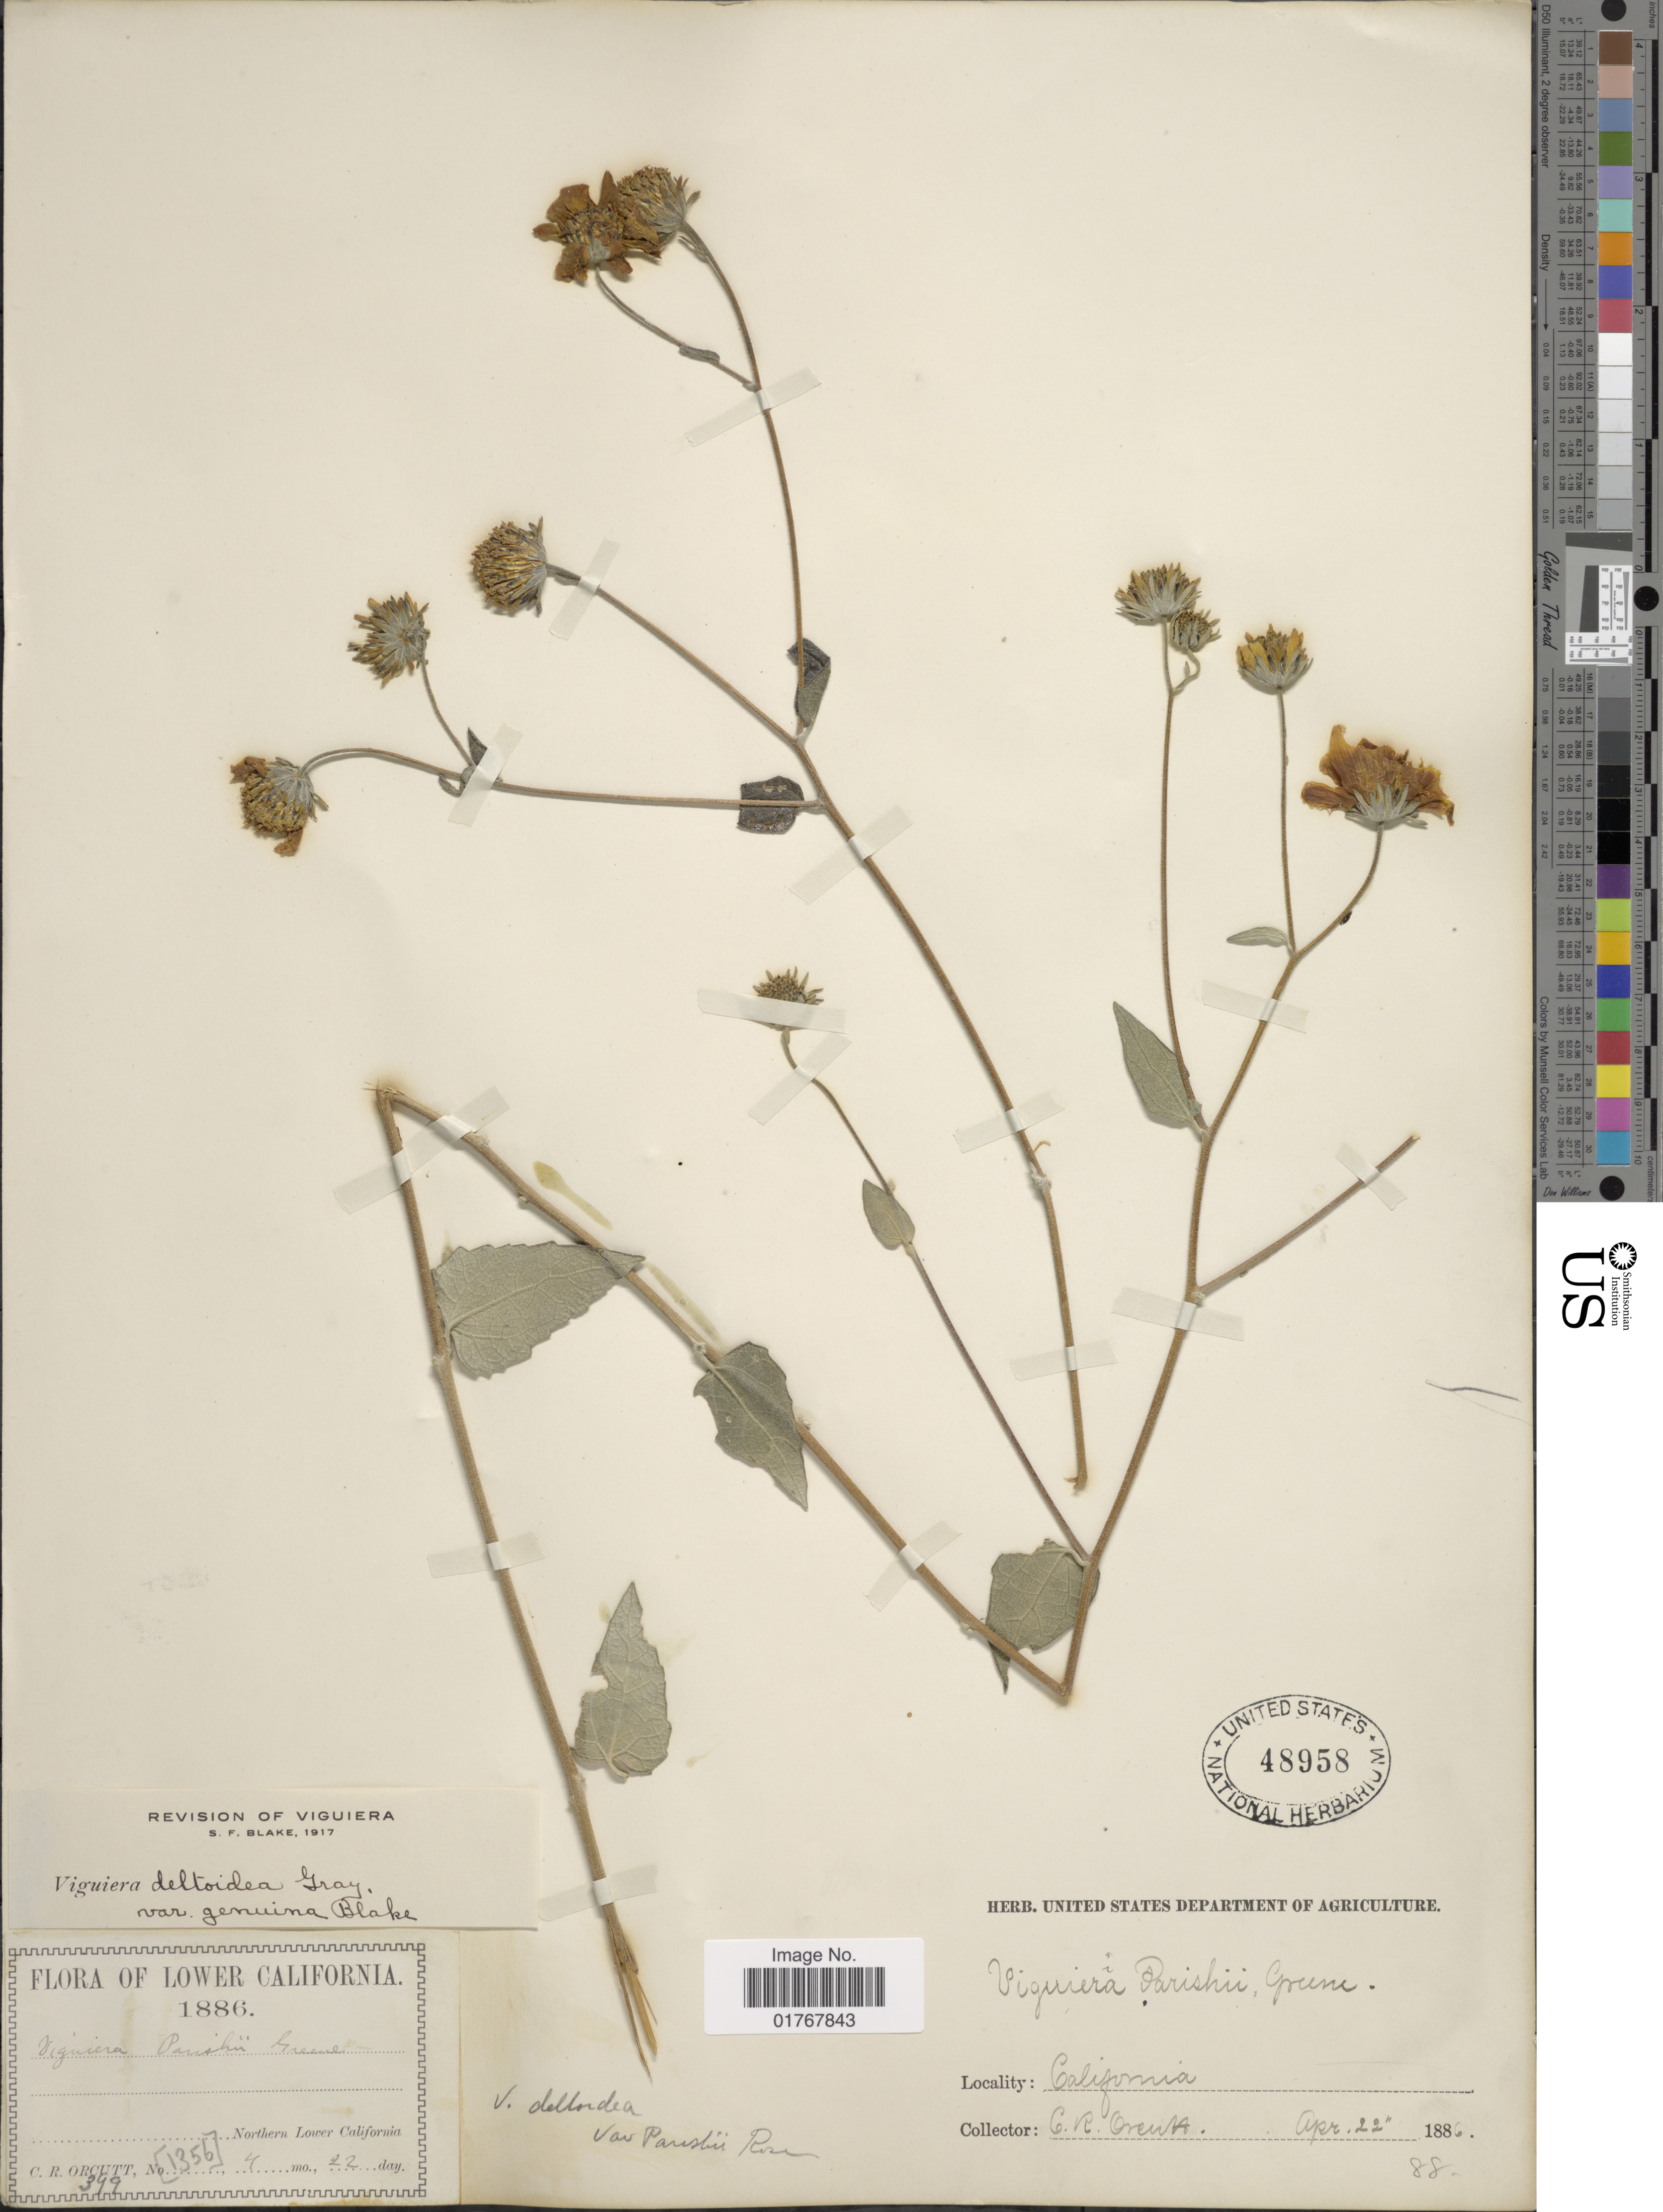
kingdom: Plantae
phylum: Tracheophyta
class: Magnoliopsida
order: Asterales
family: Asteraceae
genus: Viguiera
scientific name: Viguiera deltoidea var. genuina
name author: S.F. Blake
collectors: C. R. Orcutt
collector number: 1356*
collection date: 1886-04-22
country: Mexico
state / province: Baja California Sur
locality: Lower California, California, Northern Lower California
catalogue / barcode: US 48958